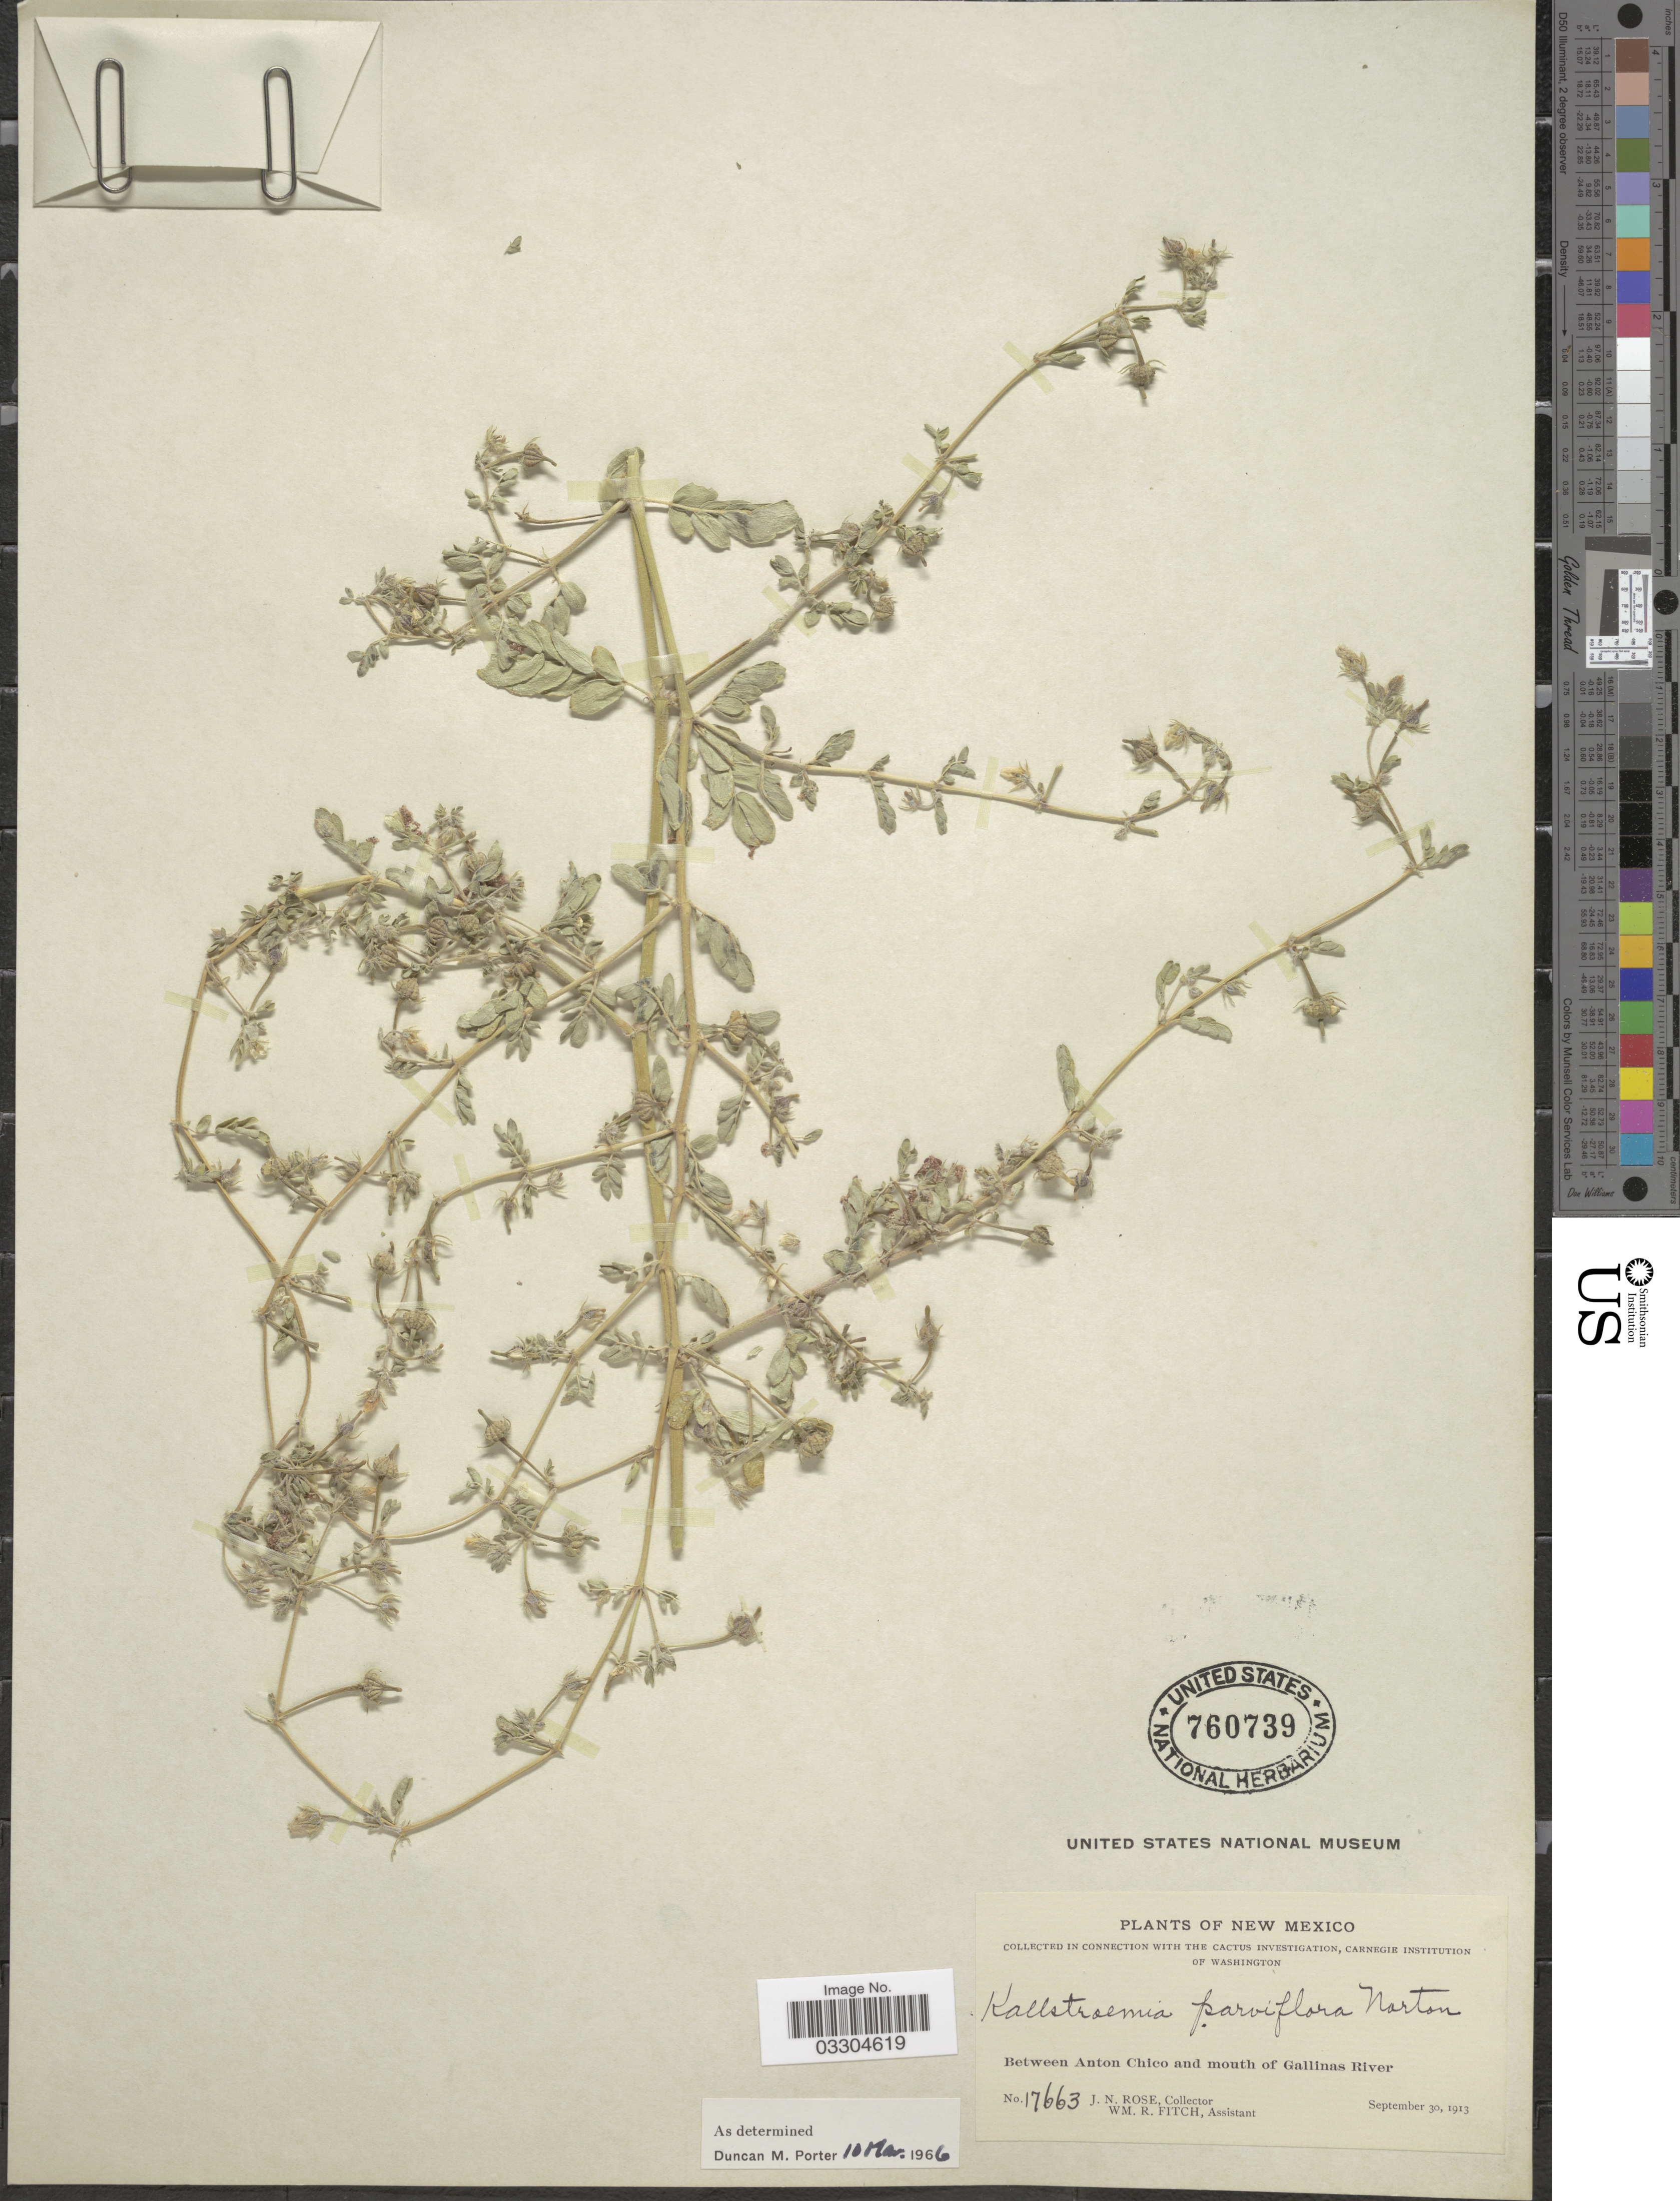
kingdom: Plantae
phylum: Tracheophyta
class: Magnoliopsida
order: Zygophyllales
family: Zygophyllaceae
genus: Kallstroemia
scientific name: Kallstroemia parviflora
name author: Norton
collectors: J. N. Rose & W. R. Fitch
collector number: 17663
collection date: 1913-09-30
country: United States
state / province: New Mexico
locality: Between Anton Chico and mouth of Gallinas River.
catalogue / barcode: US 760739